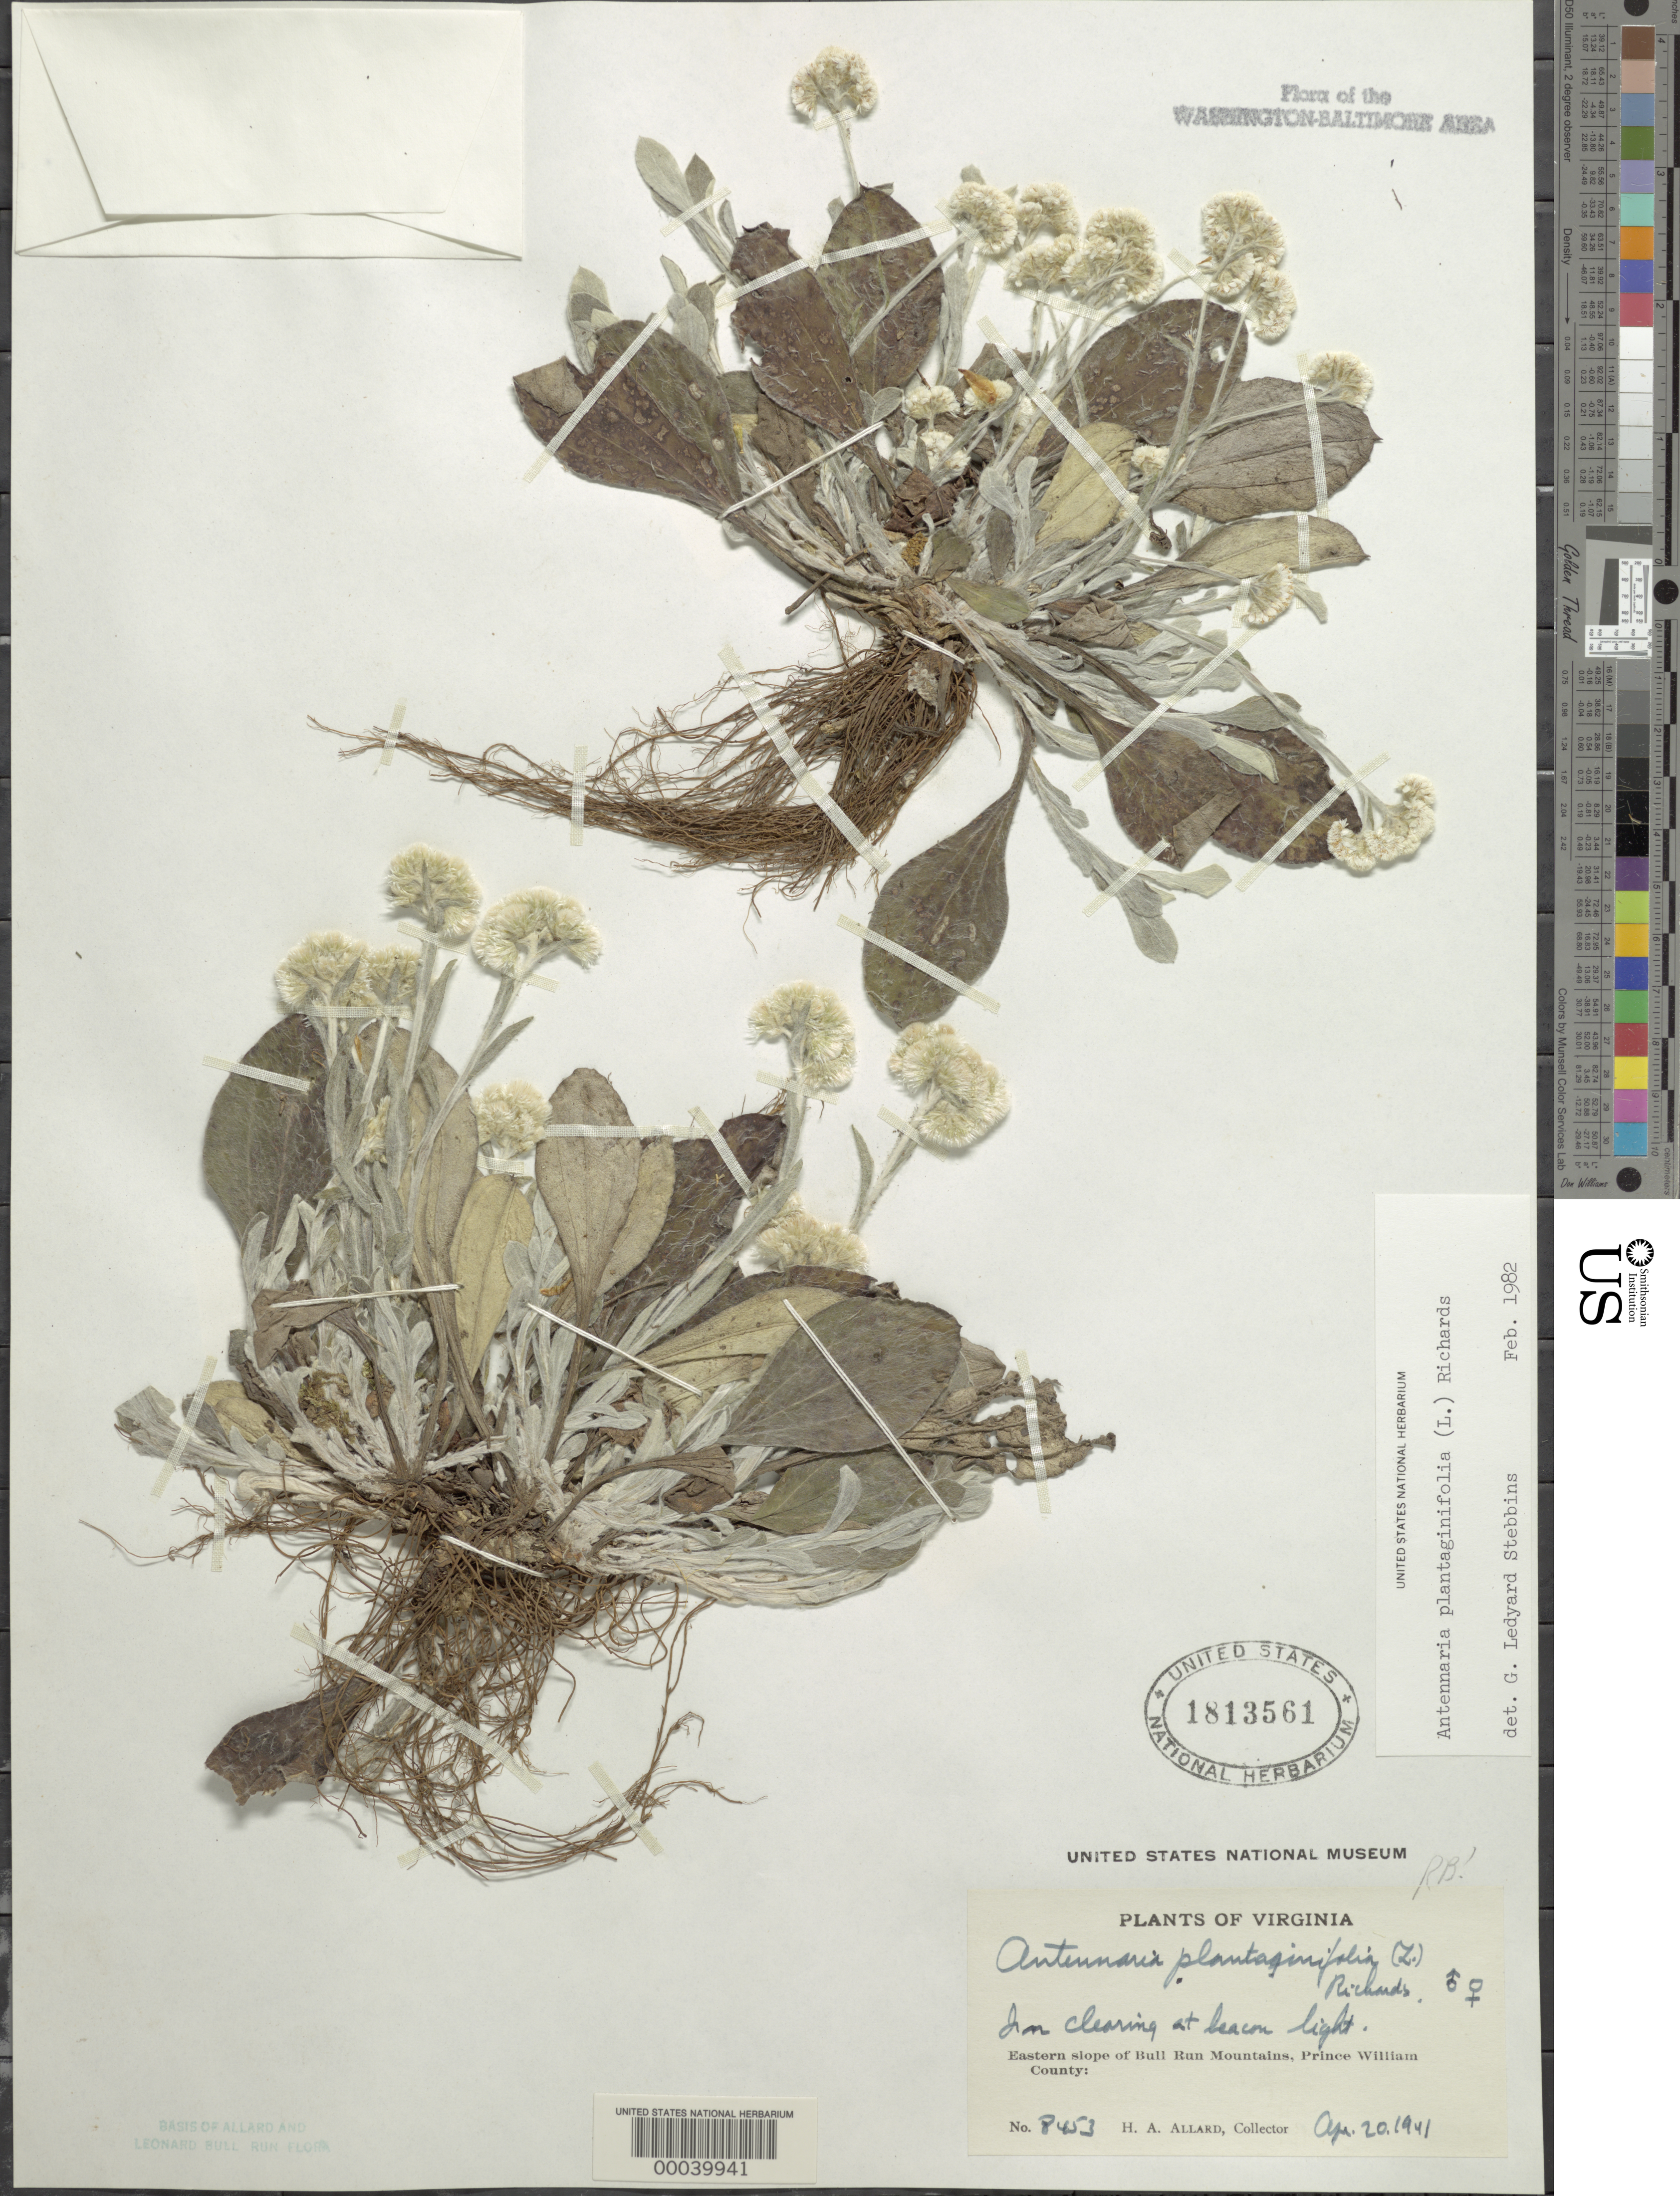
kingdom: Plantae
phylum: Tracheophyta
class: Magnoliopsida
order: Asterales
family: Asteraceae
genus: Antennaria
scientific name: Antennaria plantaginifolia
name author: (L.) Richardson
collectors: H. A. Allard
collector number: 8453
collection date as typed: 20 Apr 1941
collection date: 1941-04-20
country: United States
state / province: Virginia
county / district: Prince William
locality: Eastern slope of Bull Run Mountains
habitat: Clearing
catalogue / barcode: US 1813561